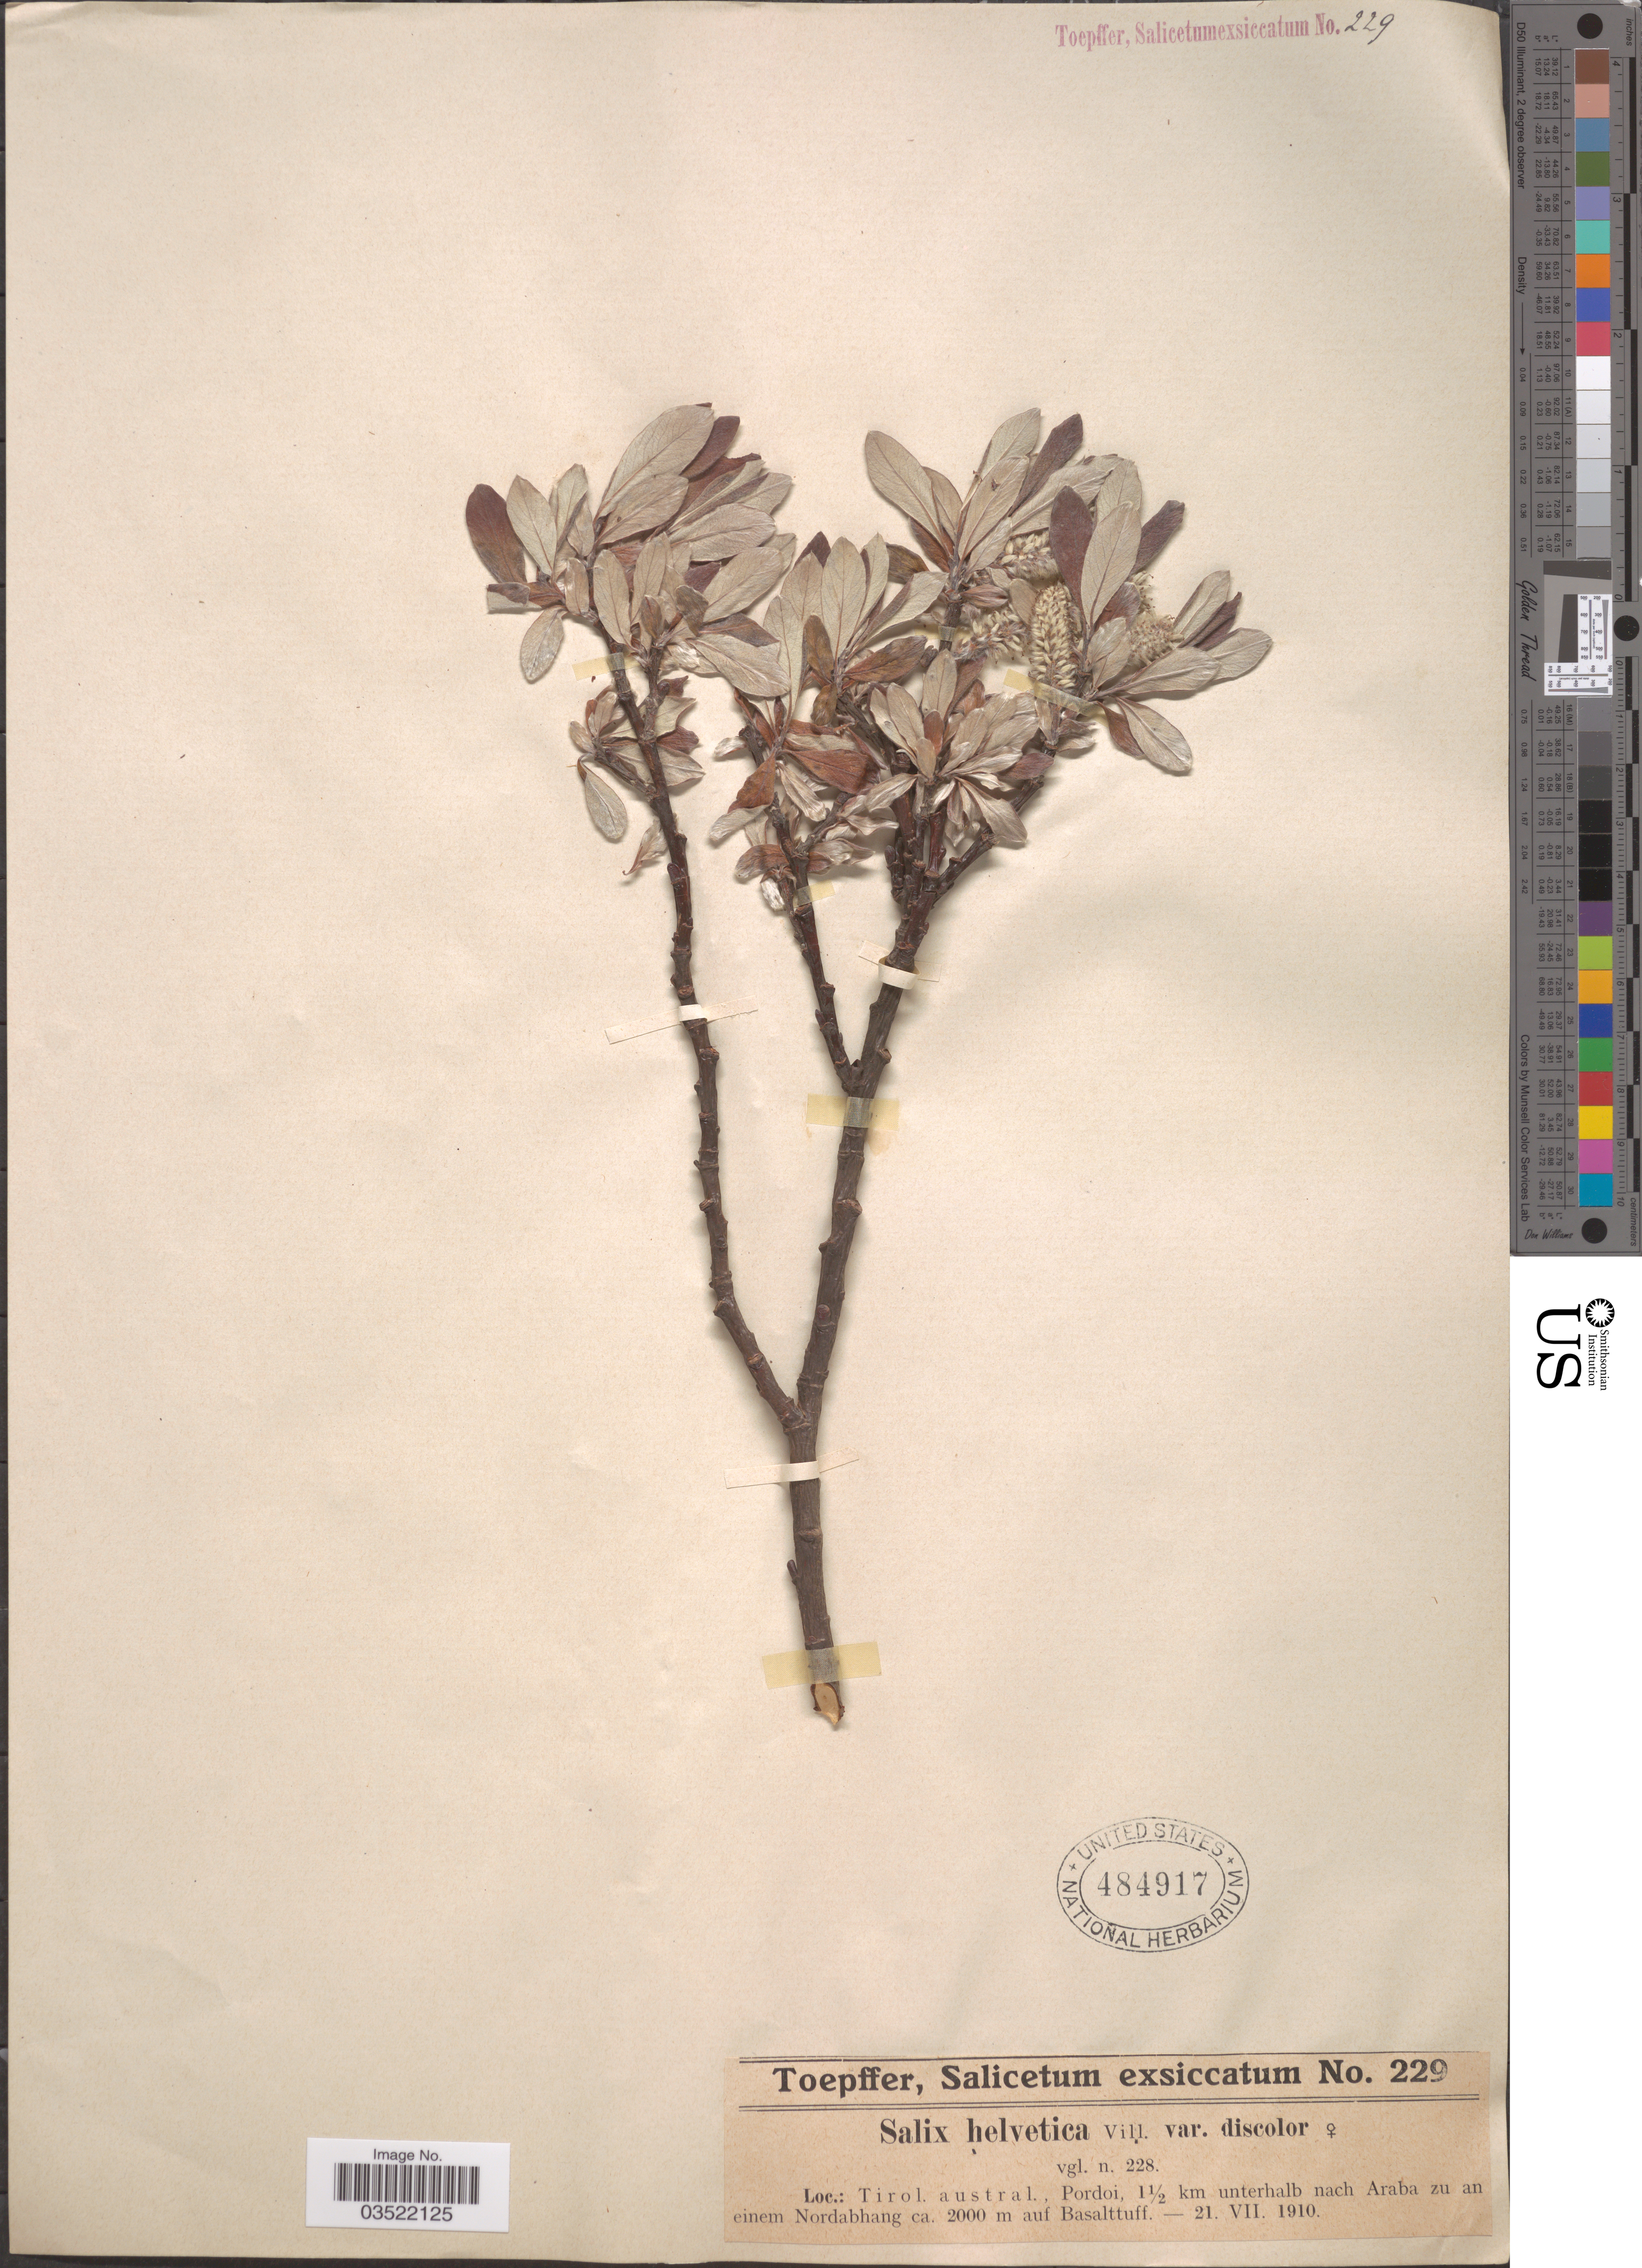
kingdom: Plantae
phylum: Tracheophyta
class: Magnoliopsida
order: Malpighiales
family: Salicaceae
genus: Salix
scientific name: Salix helvetica var. discolor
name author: Gaudin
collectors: A. Toepffer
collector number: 229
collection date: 1910-07-21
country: Austria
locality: Tirol. austral., Pordoi, 1½ km unterhalb nach Araba zu an einem Nordabhang auf Basalttuff.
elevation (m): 2000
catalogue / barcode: US 484917